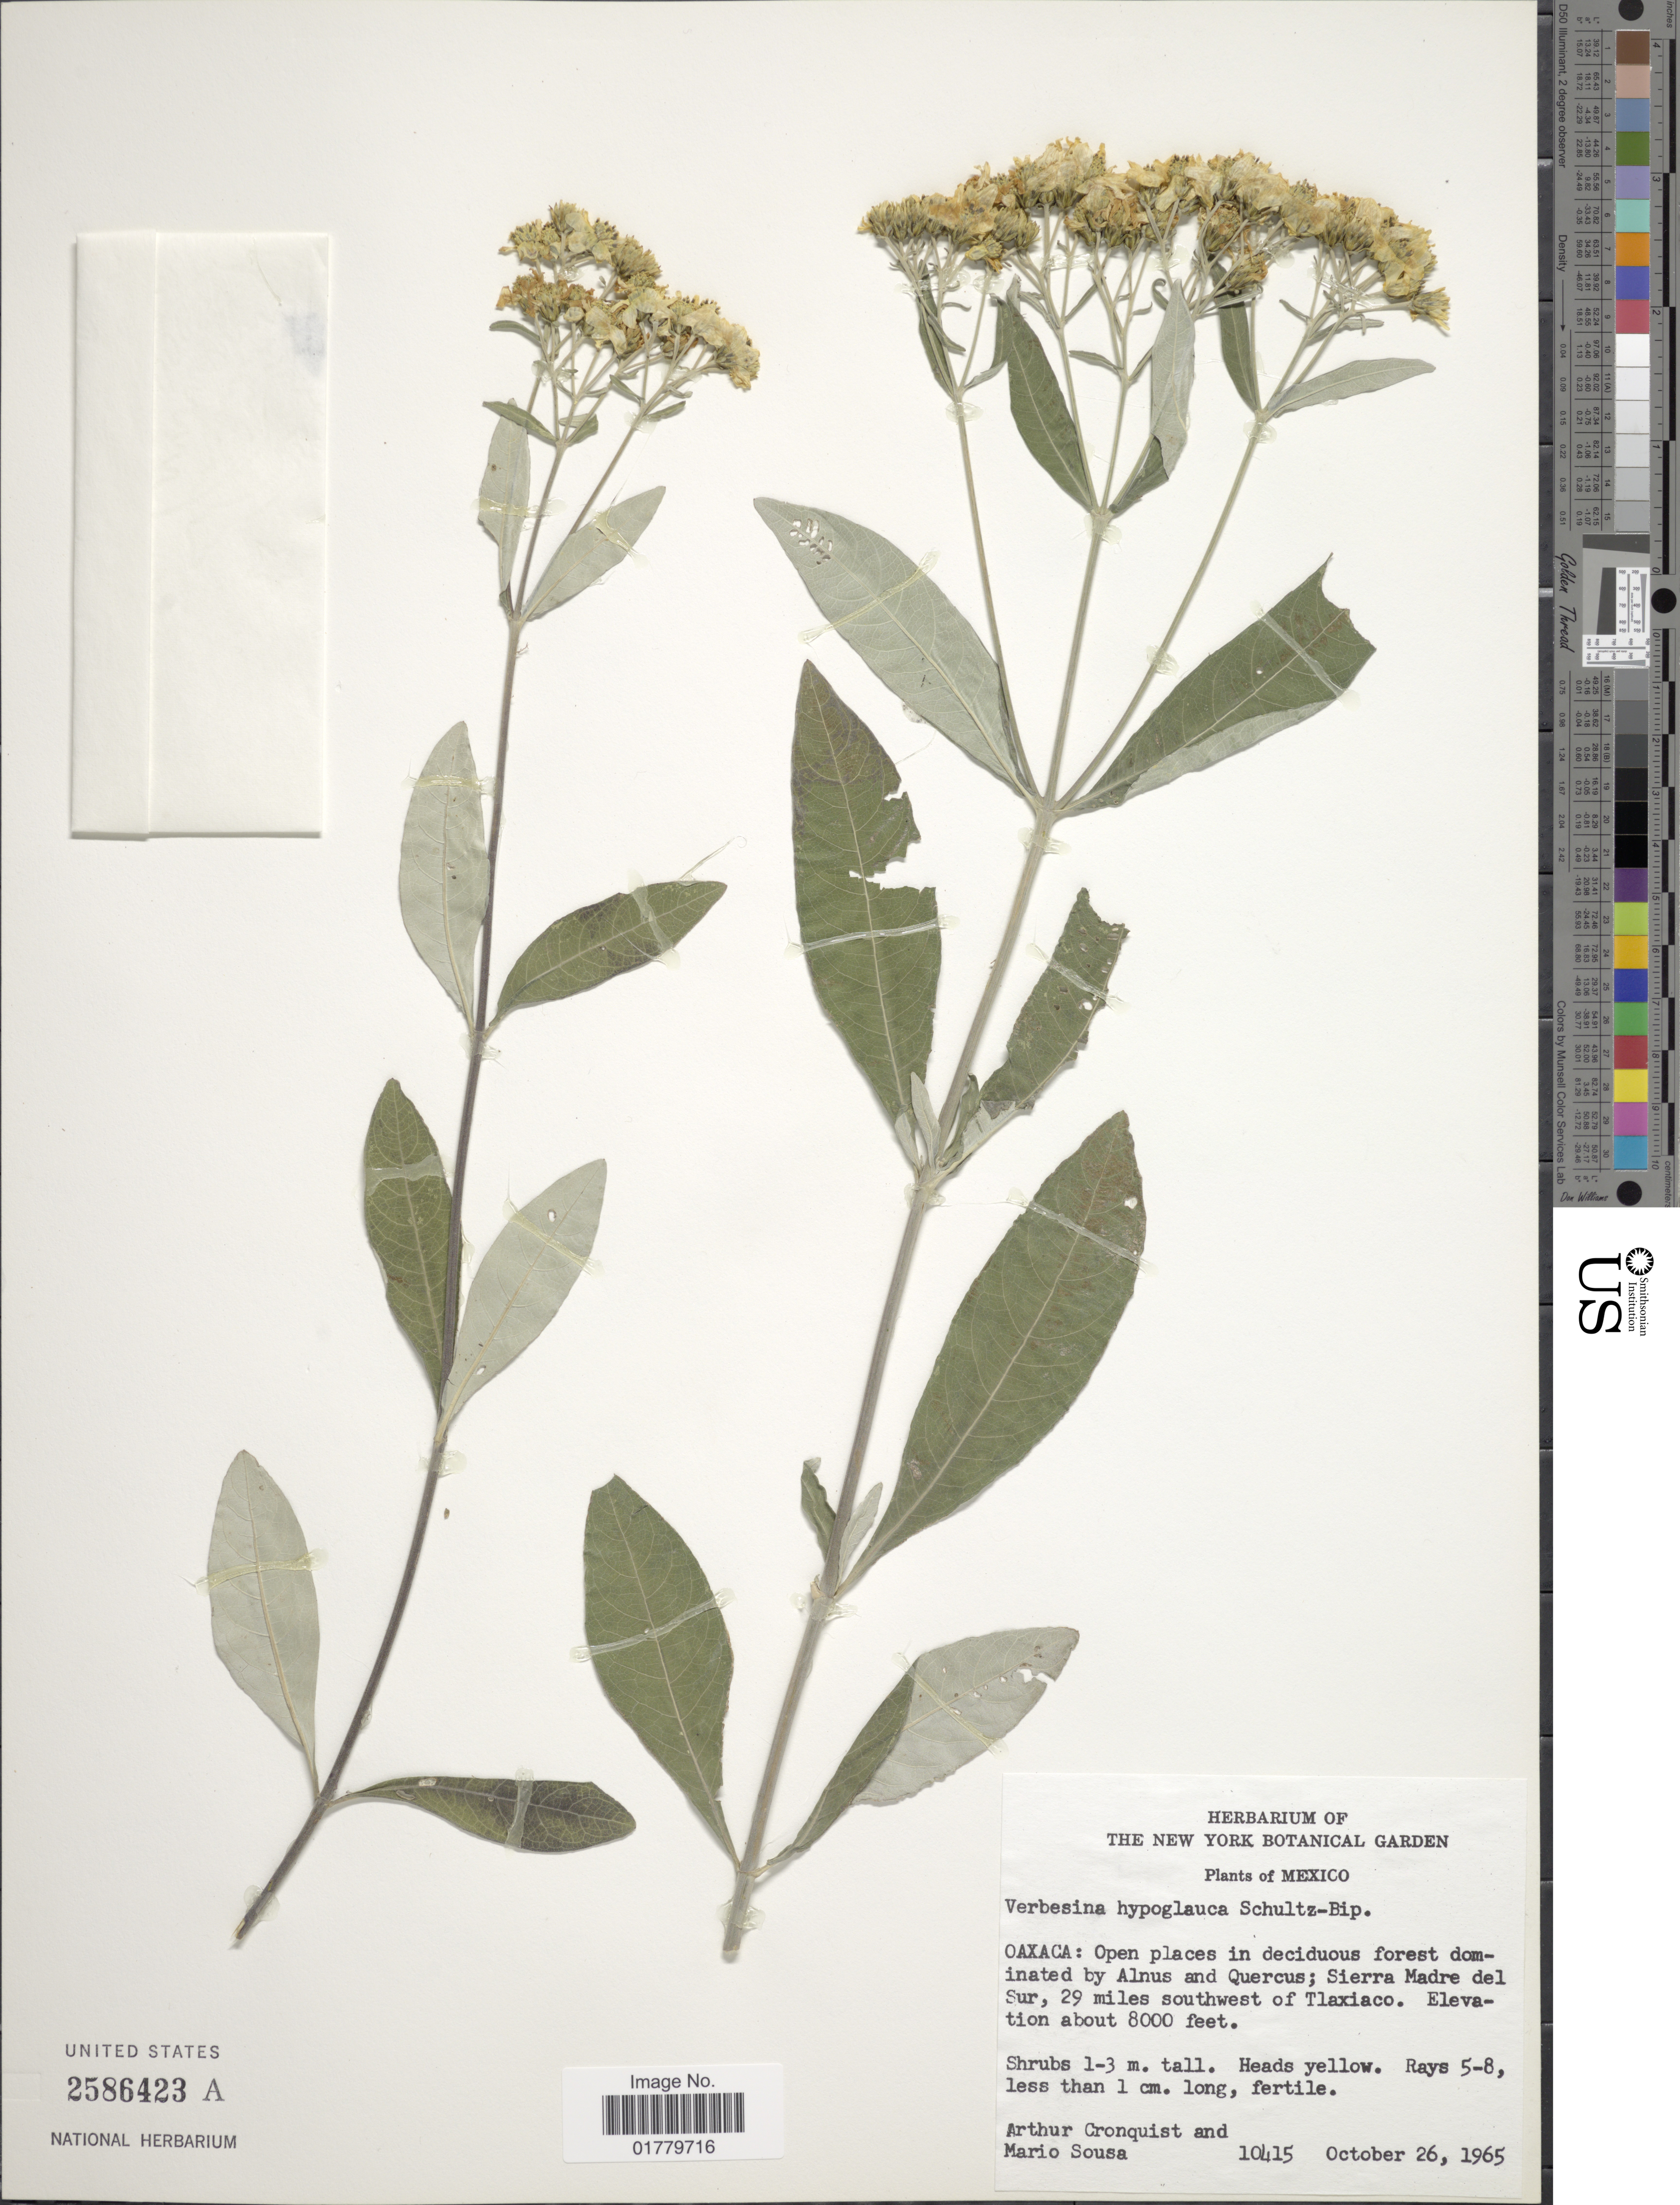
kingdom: Plantae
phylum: Tracheophyta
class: Magnoliopsida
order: Asterales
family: Asteraceae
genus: Verbesina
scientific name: Verbesina hypoglauca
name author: Sch. Bip. ex Klatt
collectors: A. J. Cronquist & M. Sousa S.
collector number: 10415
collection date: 1965-10-26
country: Mexico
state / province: Oaxaca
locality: Oaxaca: Open places in deciduous forest dominated by Alnus and Quercus; Sierra Madre del Sur, 29 miles southwest of Tlaxiaco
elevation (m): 2438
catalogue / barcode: US 2586423A